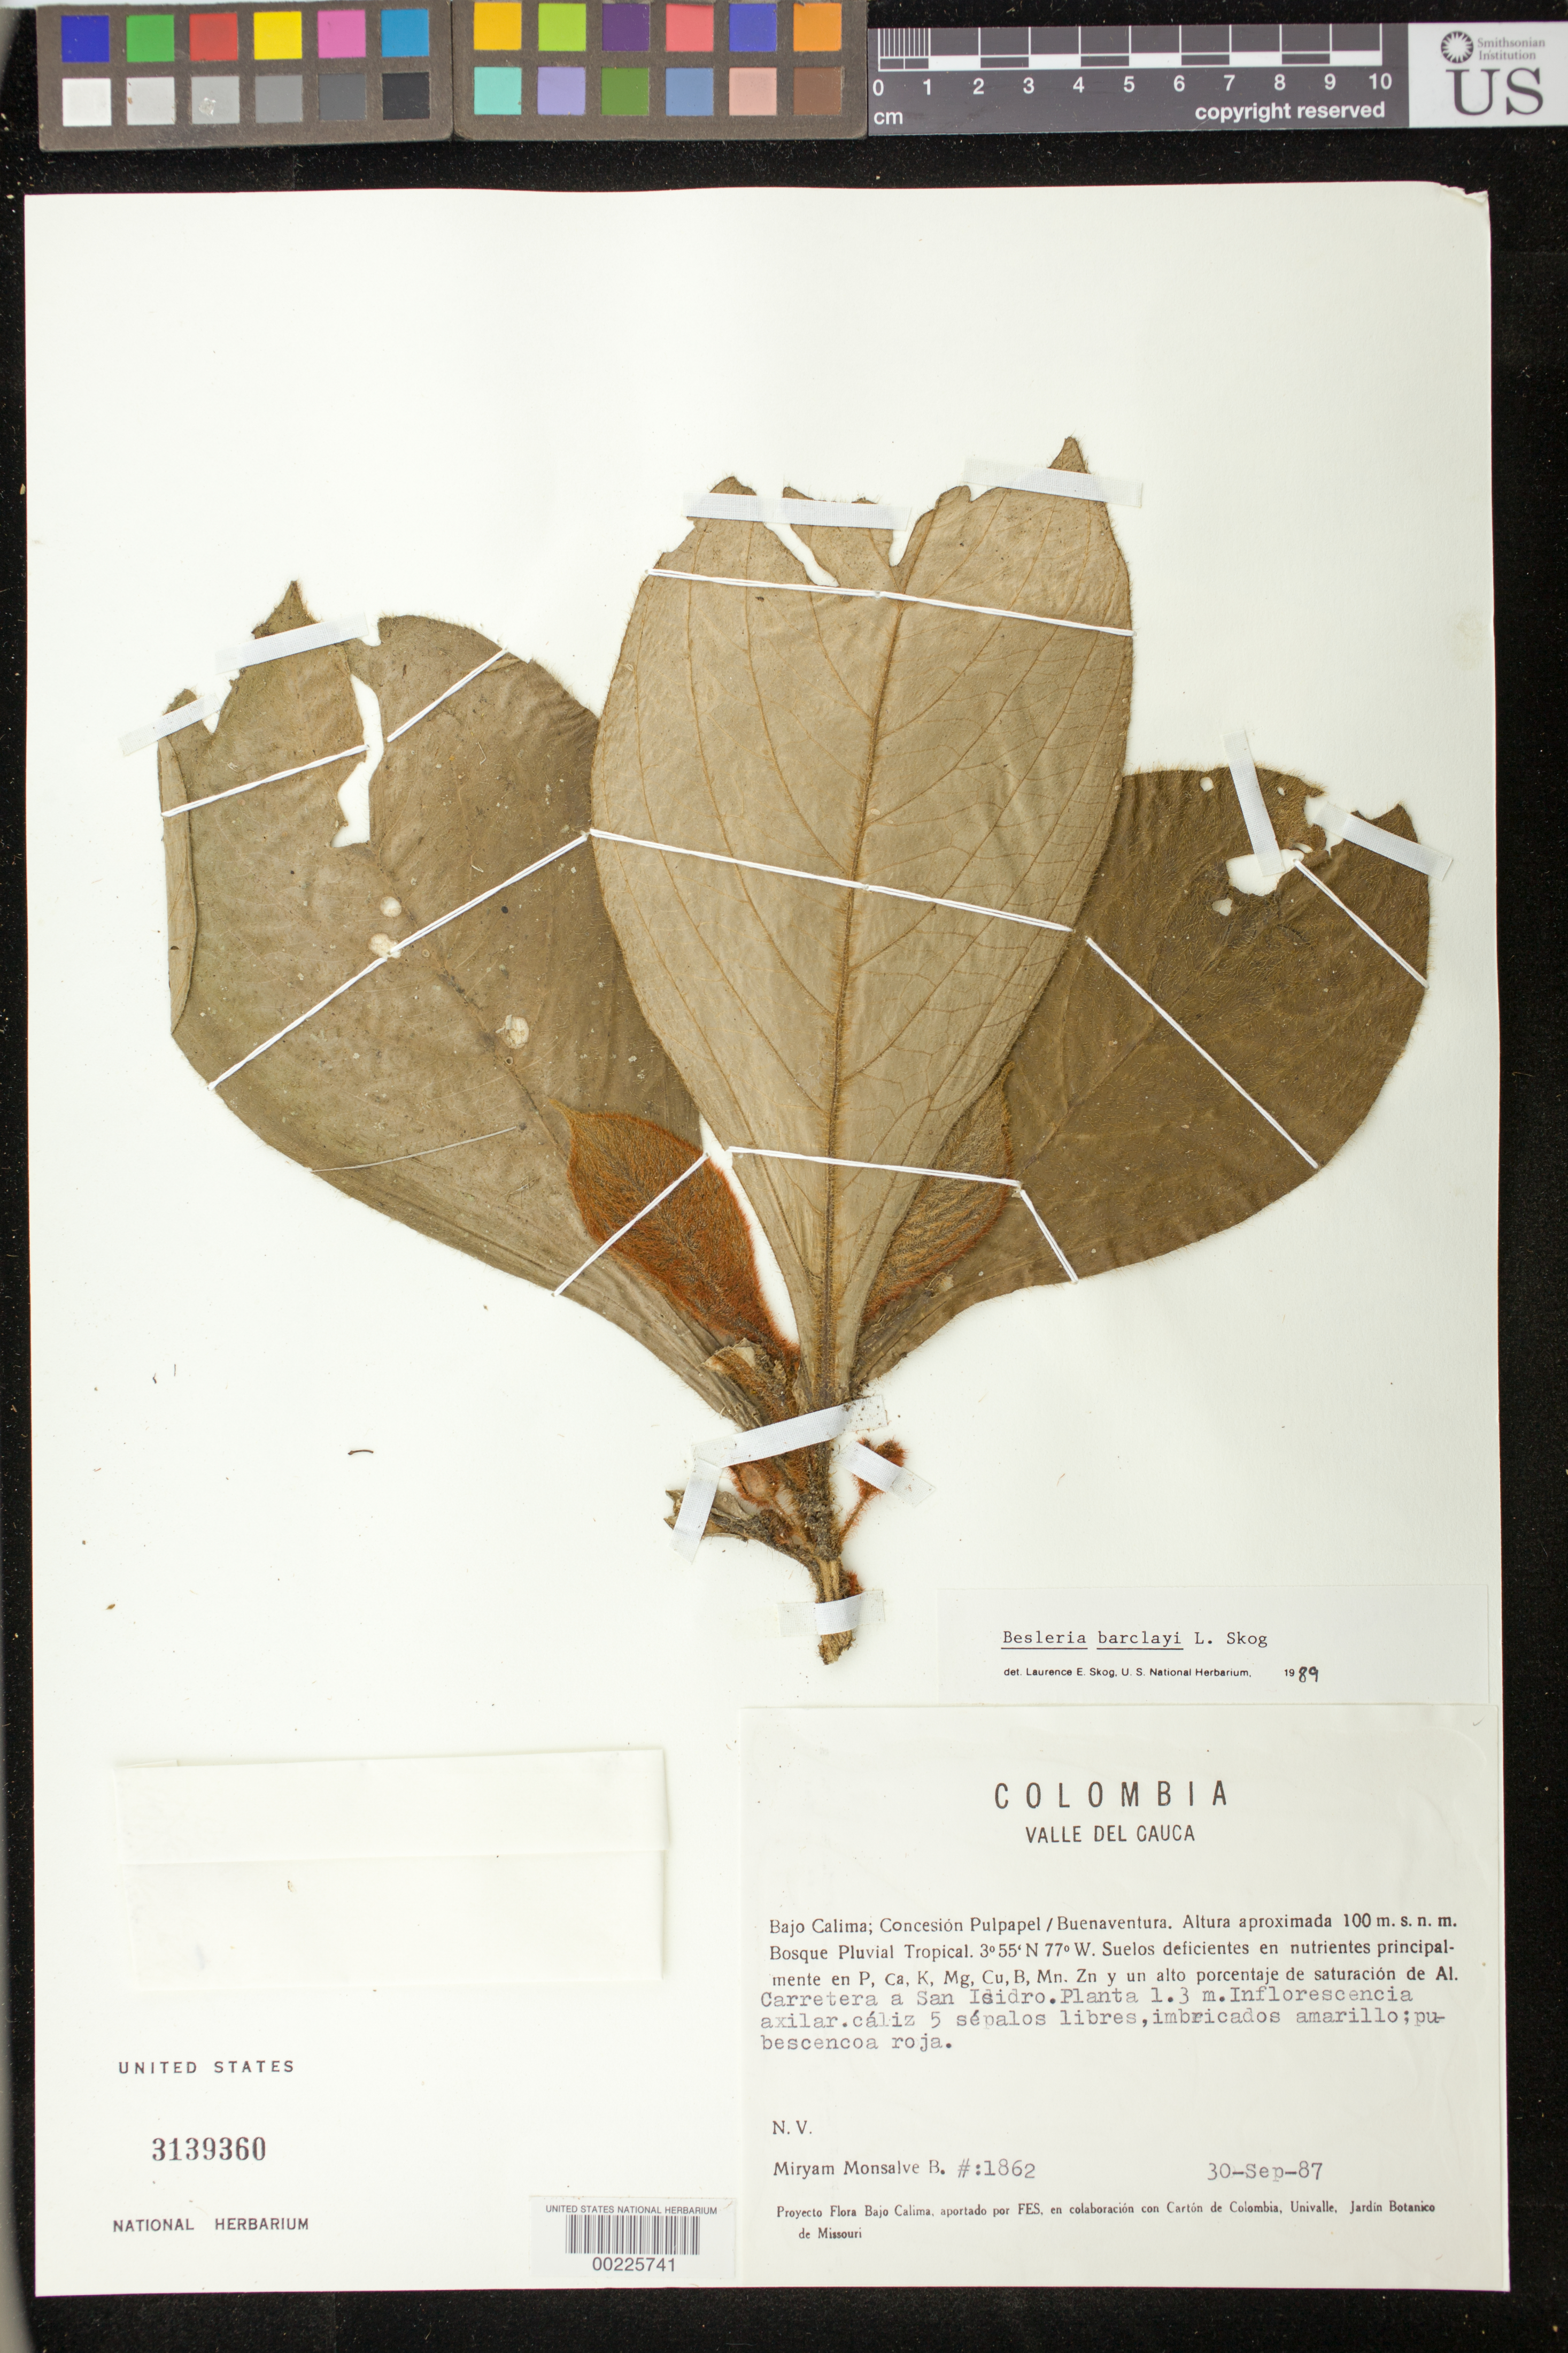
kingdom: Plantae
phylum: Tracheophyta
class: Magnoliopsida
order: Lamiales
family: Gesneriaceae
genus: Besleria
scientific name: Besleria barclayi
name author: L.E. Skog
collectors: M. Monsalve B.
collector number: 1862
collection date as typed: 30 Sep 1987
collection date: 1987-09-30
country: Colombia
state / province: Valle del Cauca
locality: Bajo Calima, Pulpapel/Buenaventura concession highway to San Isidro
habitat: Tropical rain forest, soil deficient in principal nutrients ...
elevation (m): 100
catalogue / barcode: US 3139360